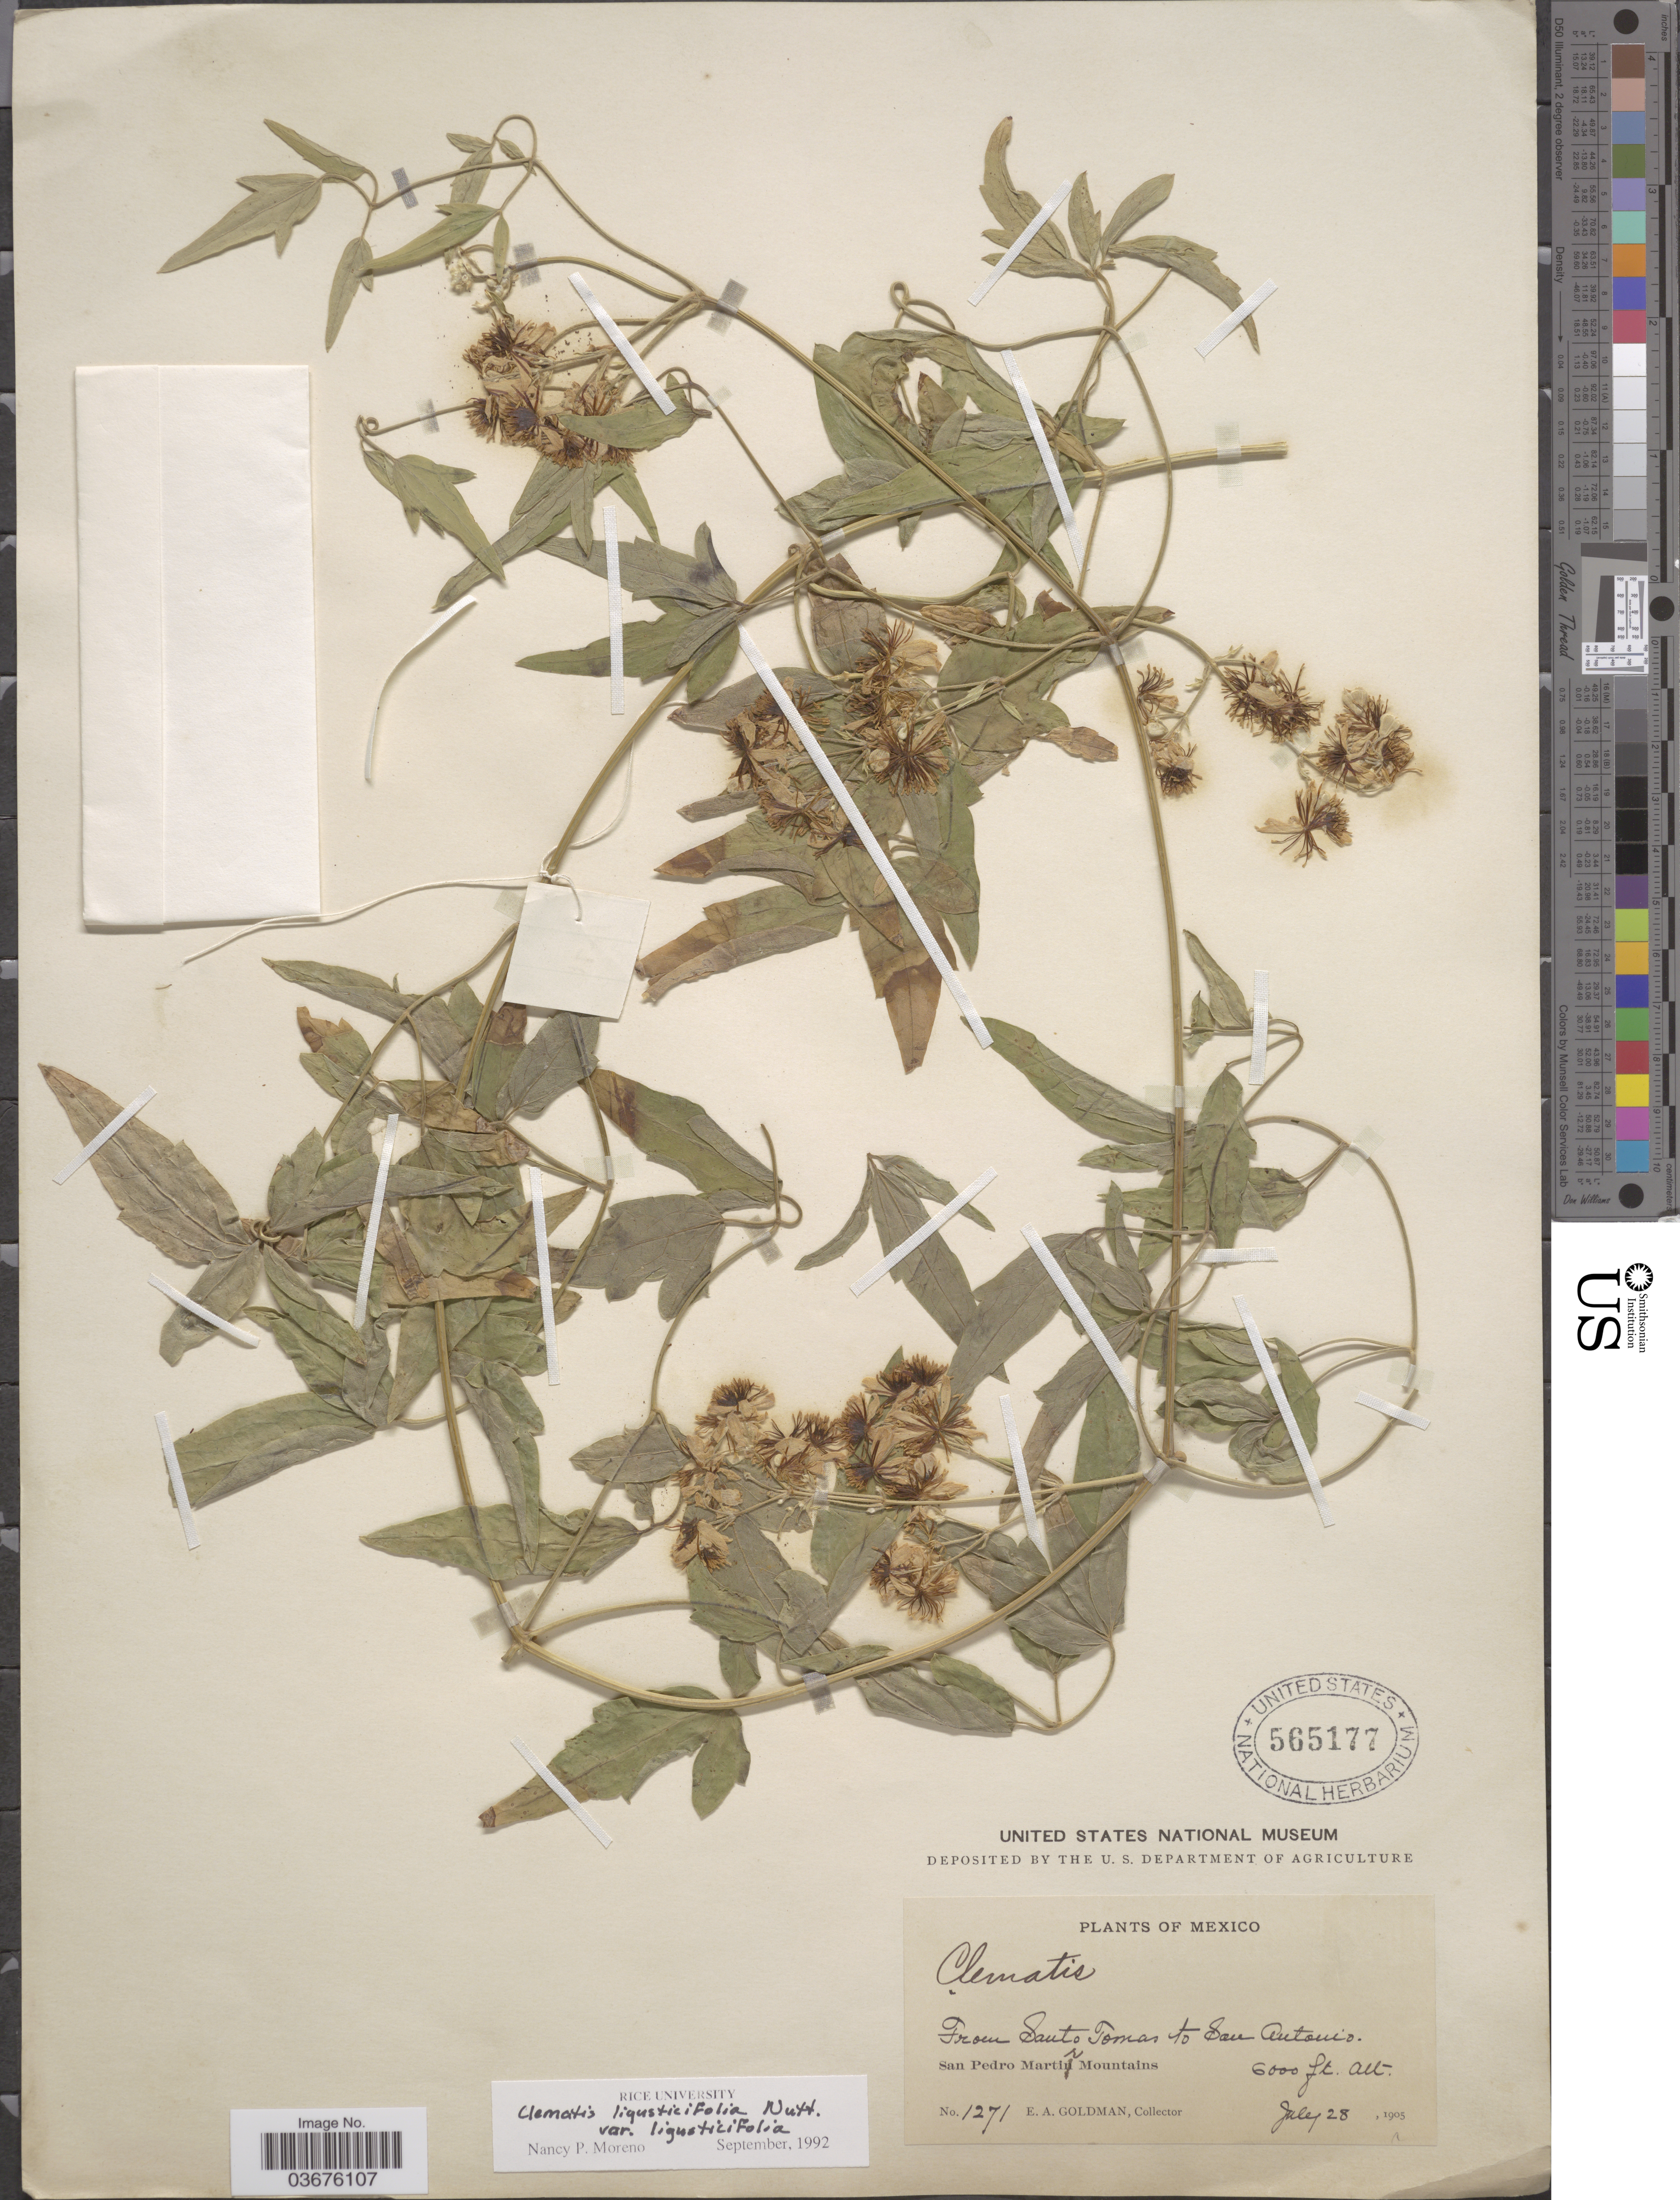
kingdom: Plantae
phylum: Tracheophyta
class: Magnoliopsida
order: Ranunculales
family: Ranunculaceae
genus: Clematis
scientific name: Clematis ligusticifolia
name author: Nutt.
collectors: E. A. Goldman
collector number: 1271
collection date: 1905-07-28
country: Mexico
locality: From Santo Tomas to San Antonio. San Pedro Martir Mountains.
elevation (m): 1829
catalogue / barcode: US 565177